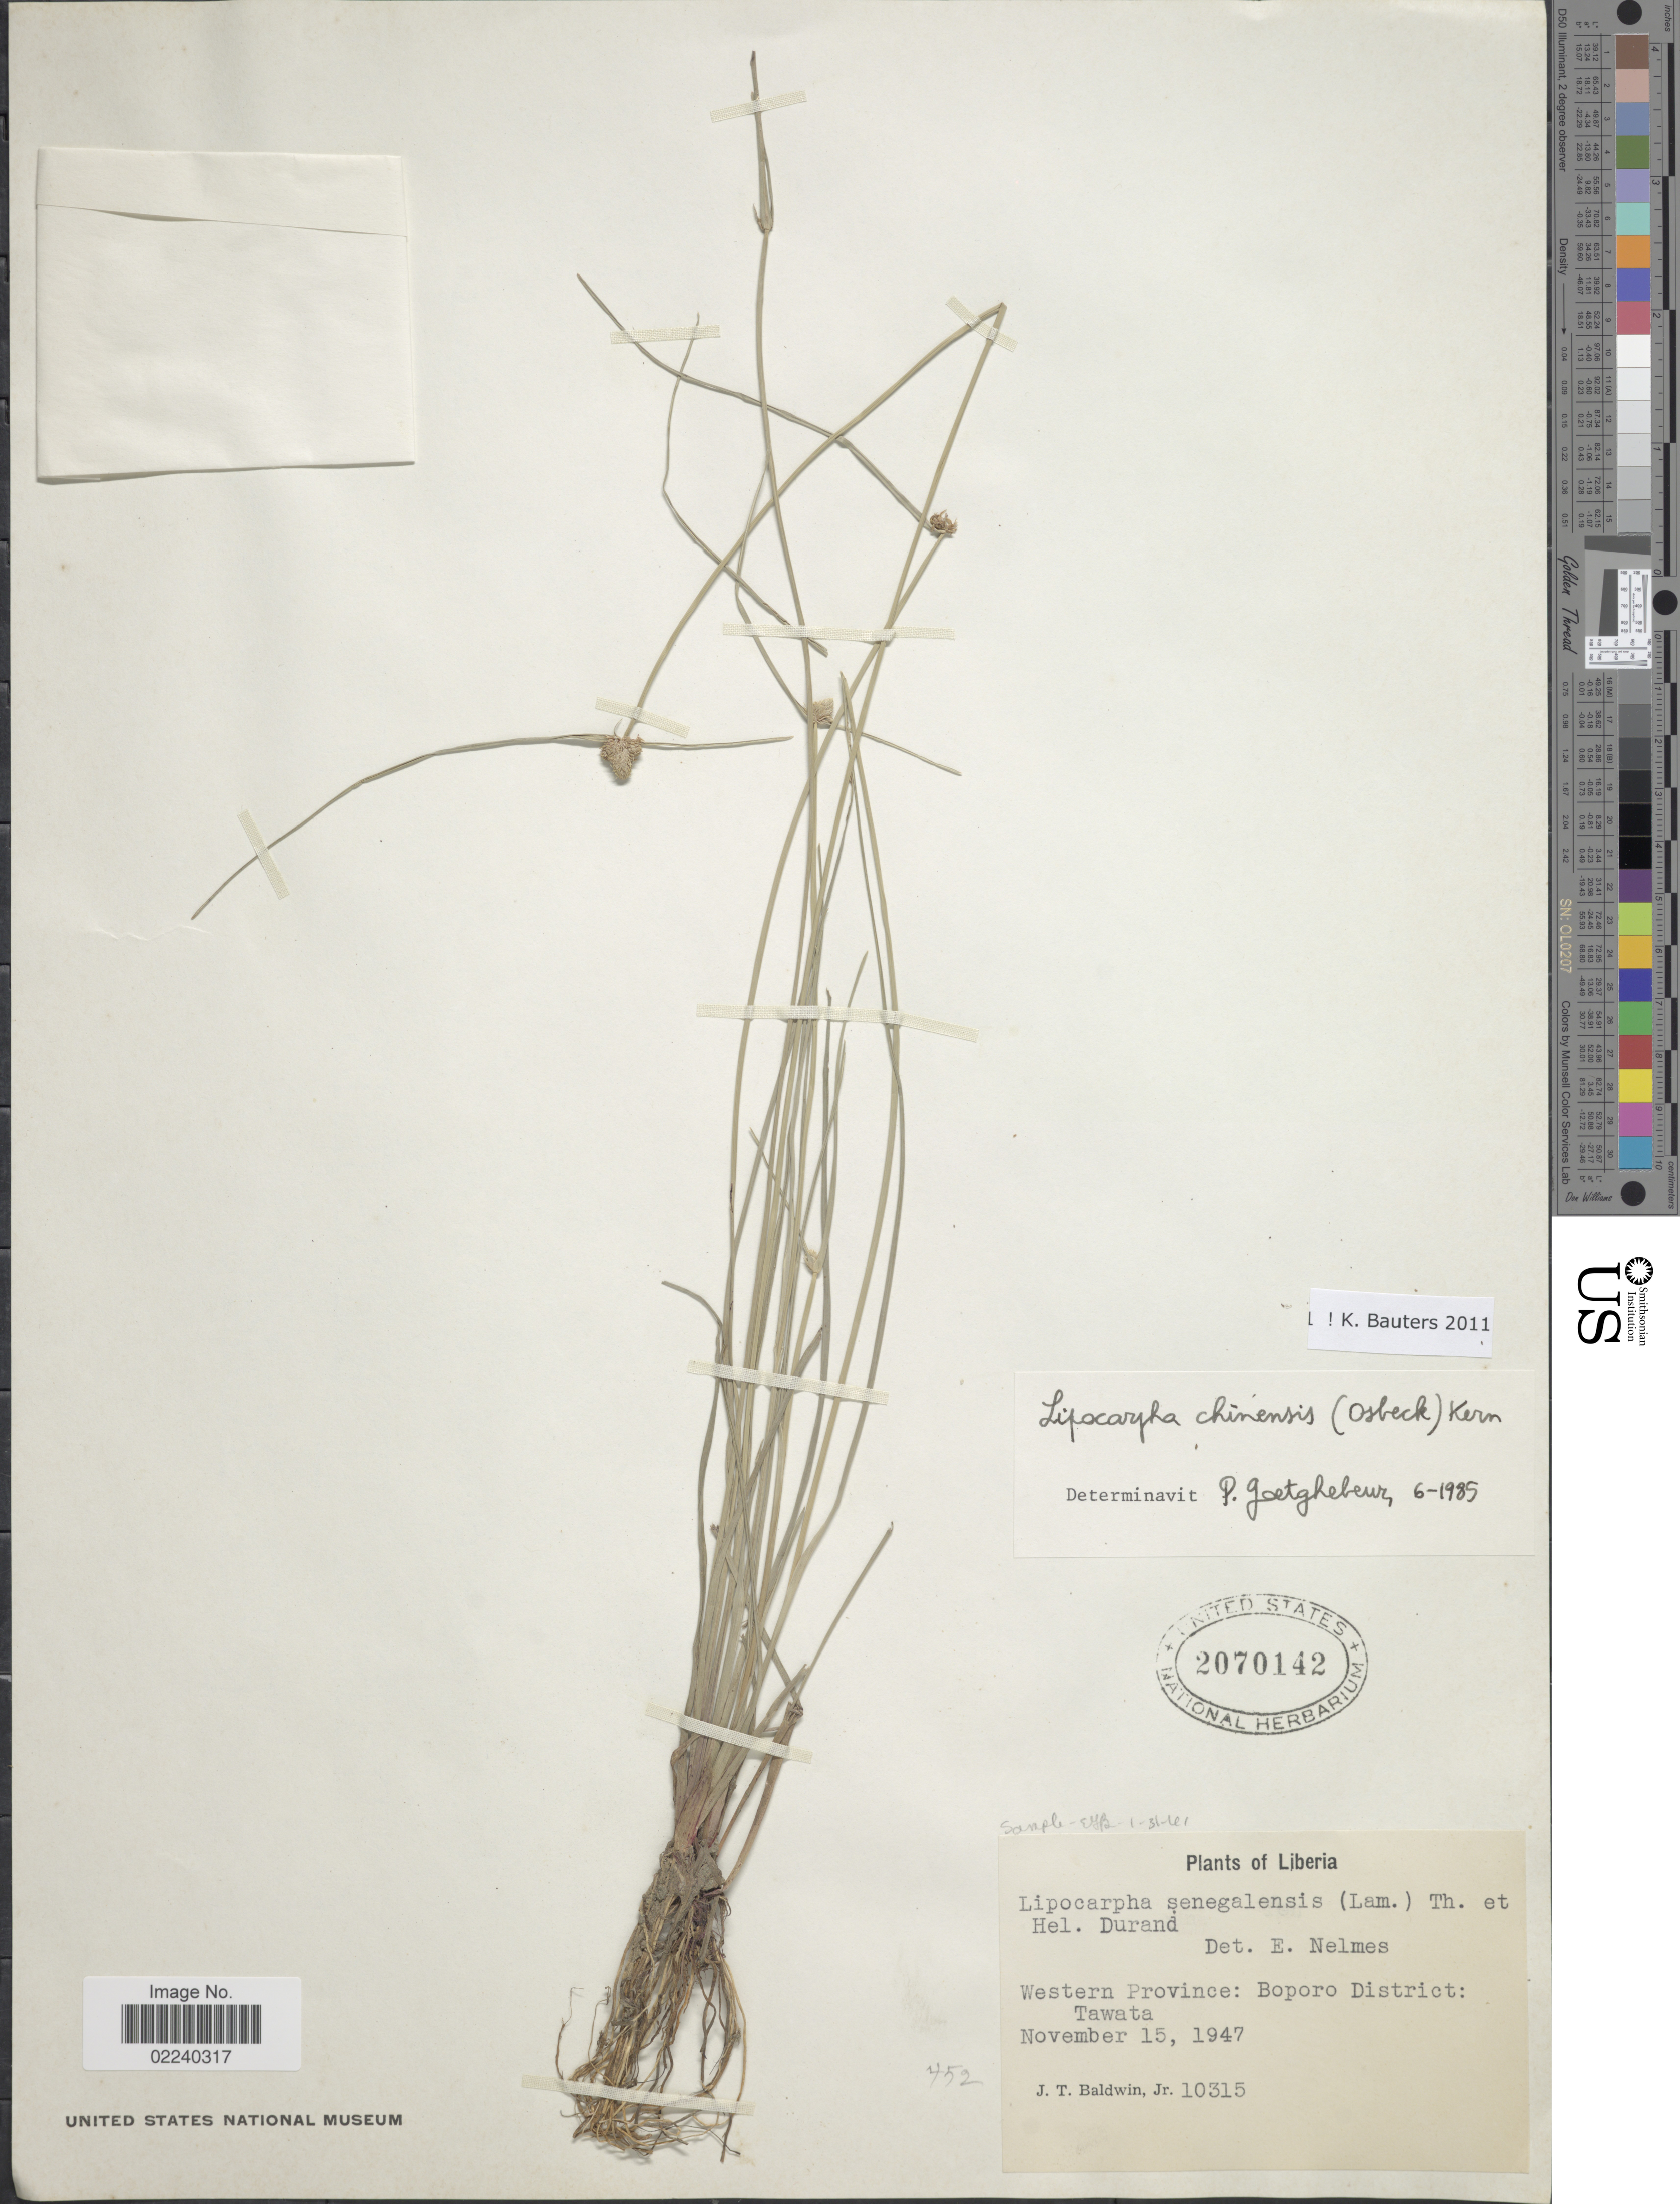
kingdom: Plantae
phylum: Tracheophyta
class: Liliopsida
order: Poales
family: Cyperaceae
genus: Cyperus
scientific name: Cyperus albescens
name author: (Steud.) Larridon & Govaerts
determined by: Strong, M. T., (US), Smithsonian Institution - National Museum of Natural History (UNITED STATES)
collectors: J. T. Baldwin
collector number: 10315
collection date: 1947-11-15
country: Liberia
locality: Western Province: Boporo District: Tawata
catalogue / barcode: US 2070142